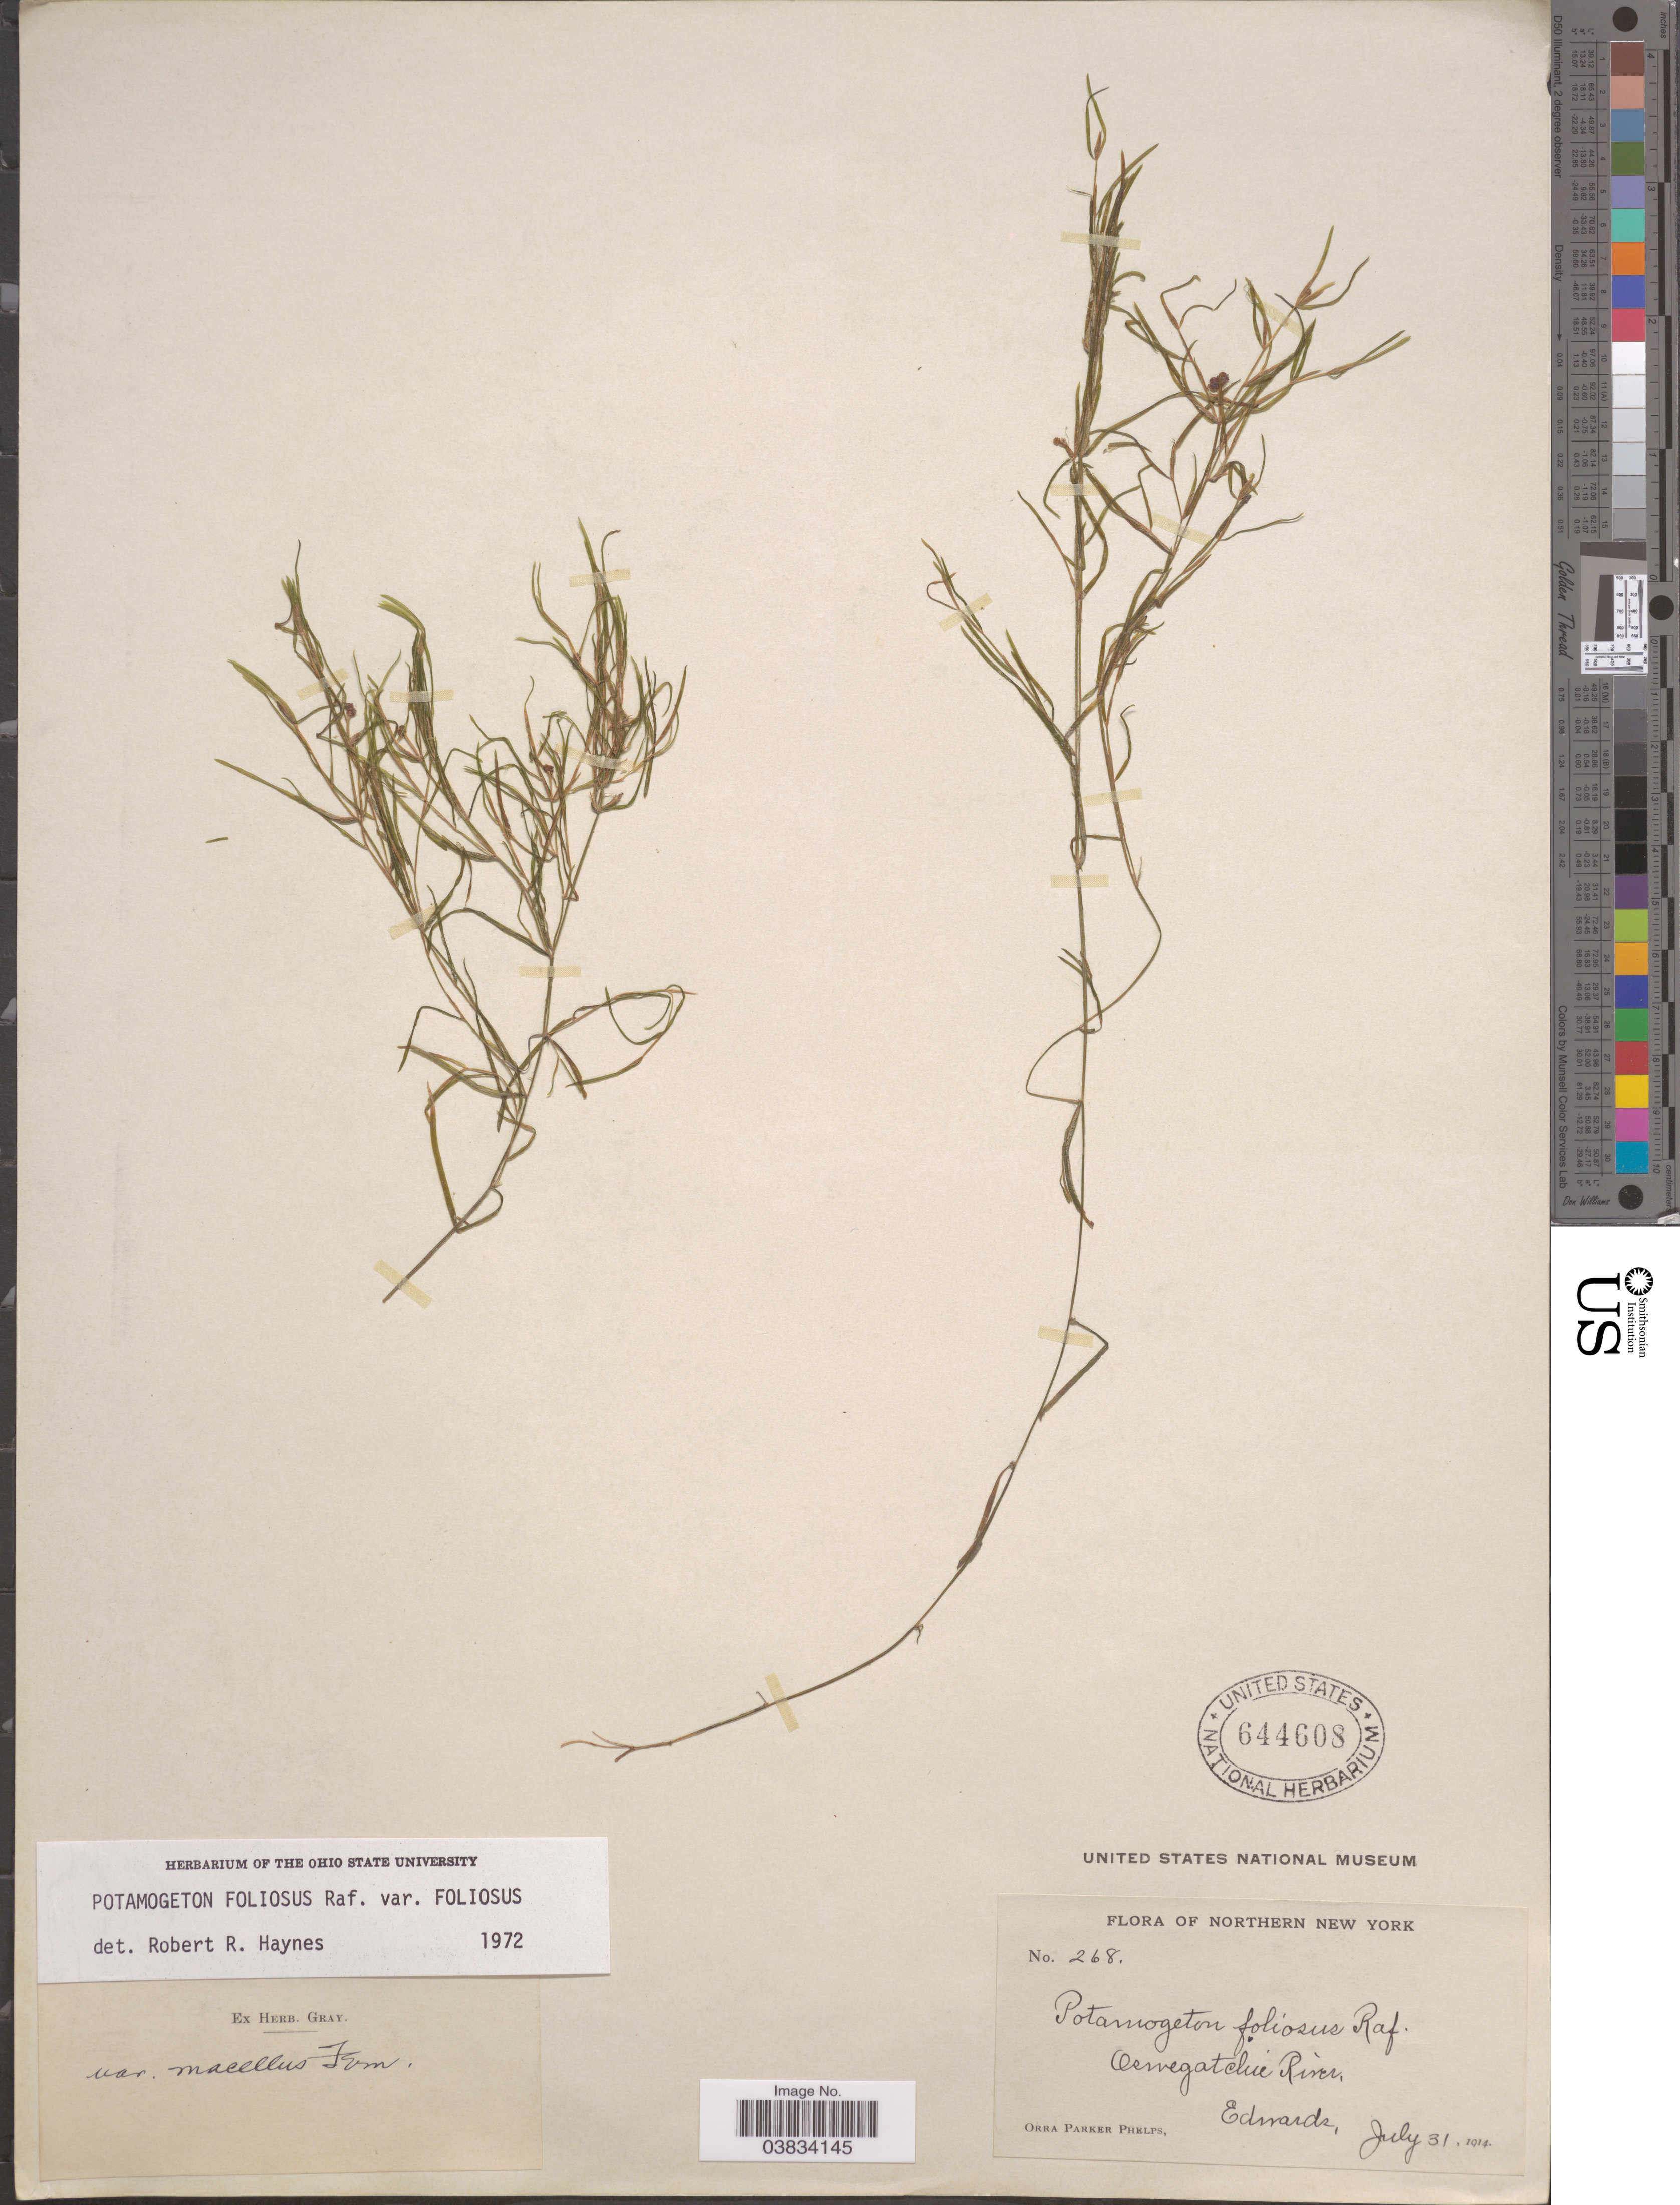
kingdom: Plantae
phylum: Tracheophyta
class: Liliopsida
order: Alismatales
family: Potamogetonaceae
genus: Potamogeton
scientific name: Potamogeton foliosus var. foliosus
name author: Raf.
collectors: O. P. Phelps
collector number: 268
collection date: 1914-07-31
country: United States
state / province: New York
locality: Northern New York. Oswegatchie River, Edwards.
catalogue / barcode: US 644608